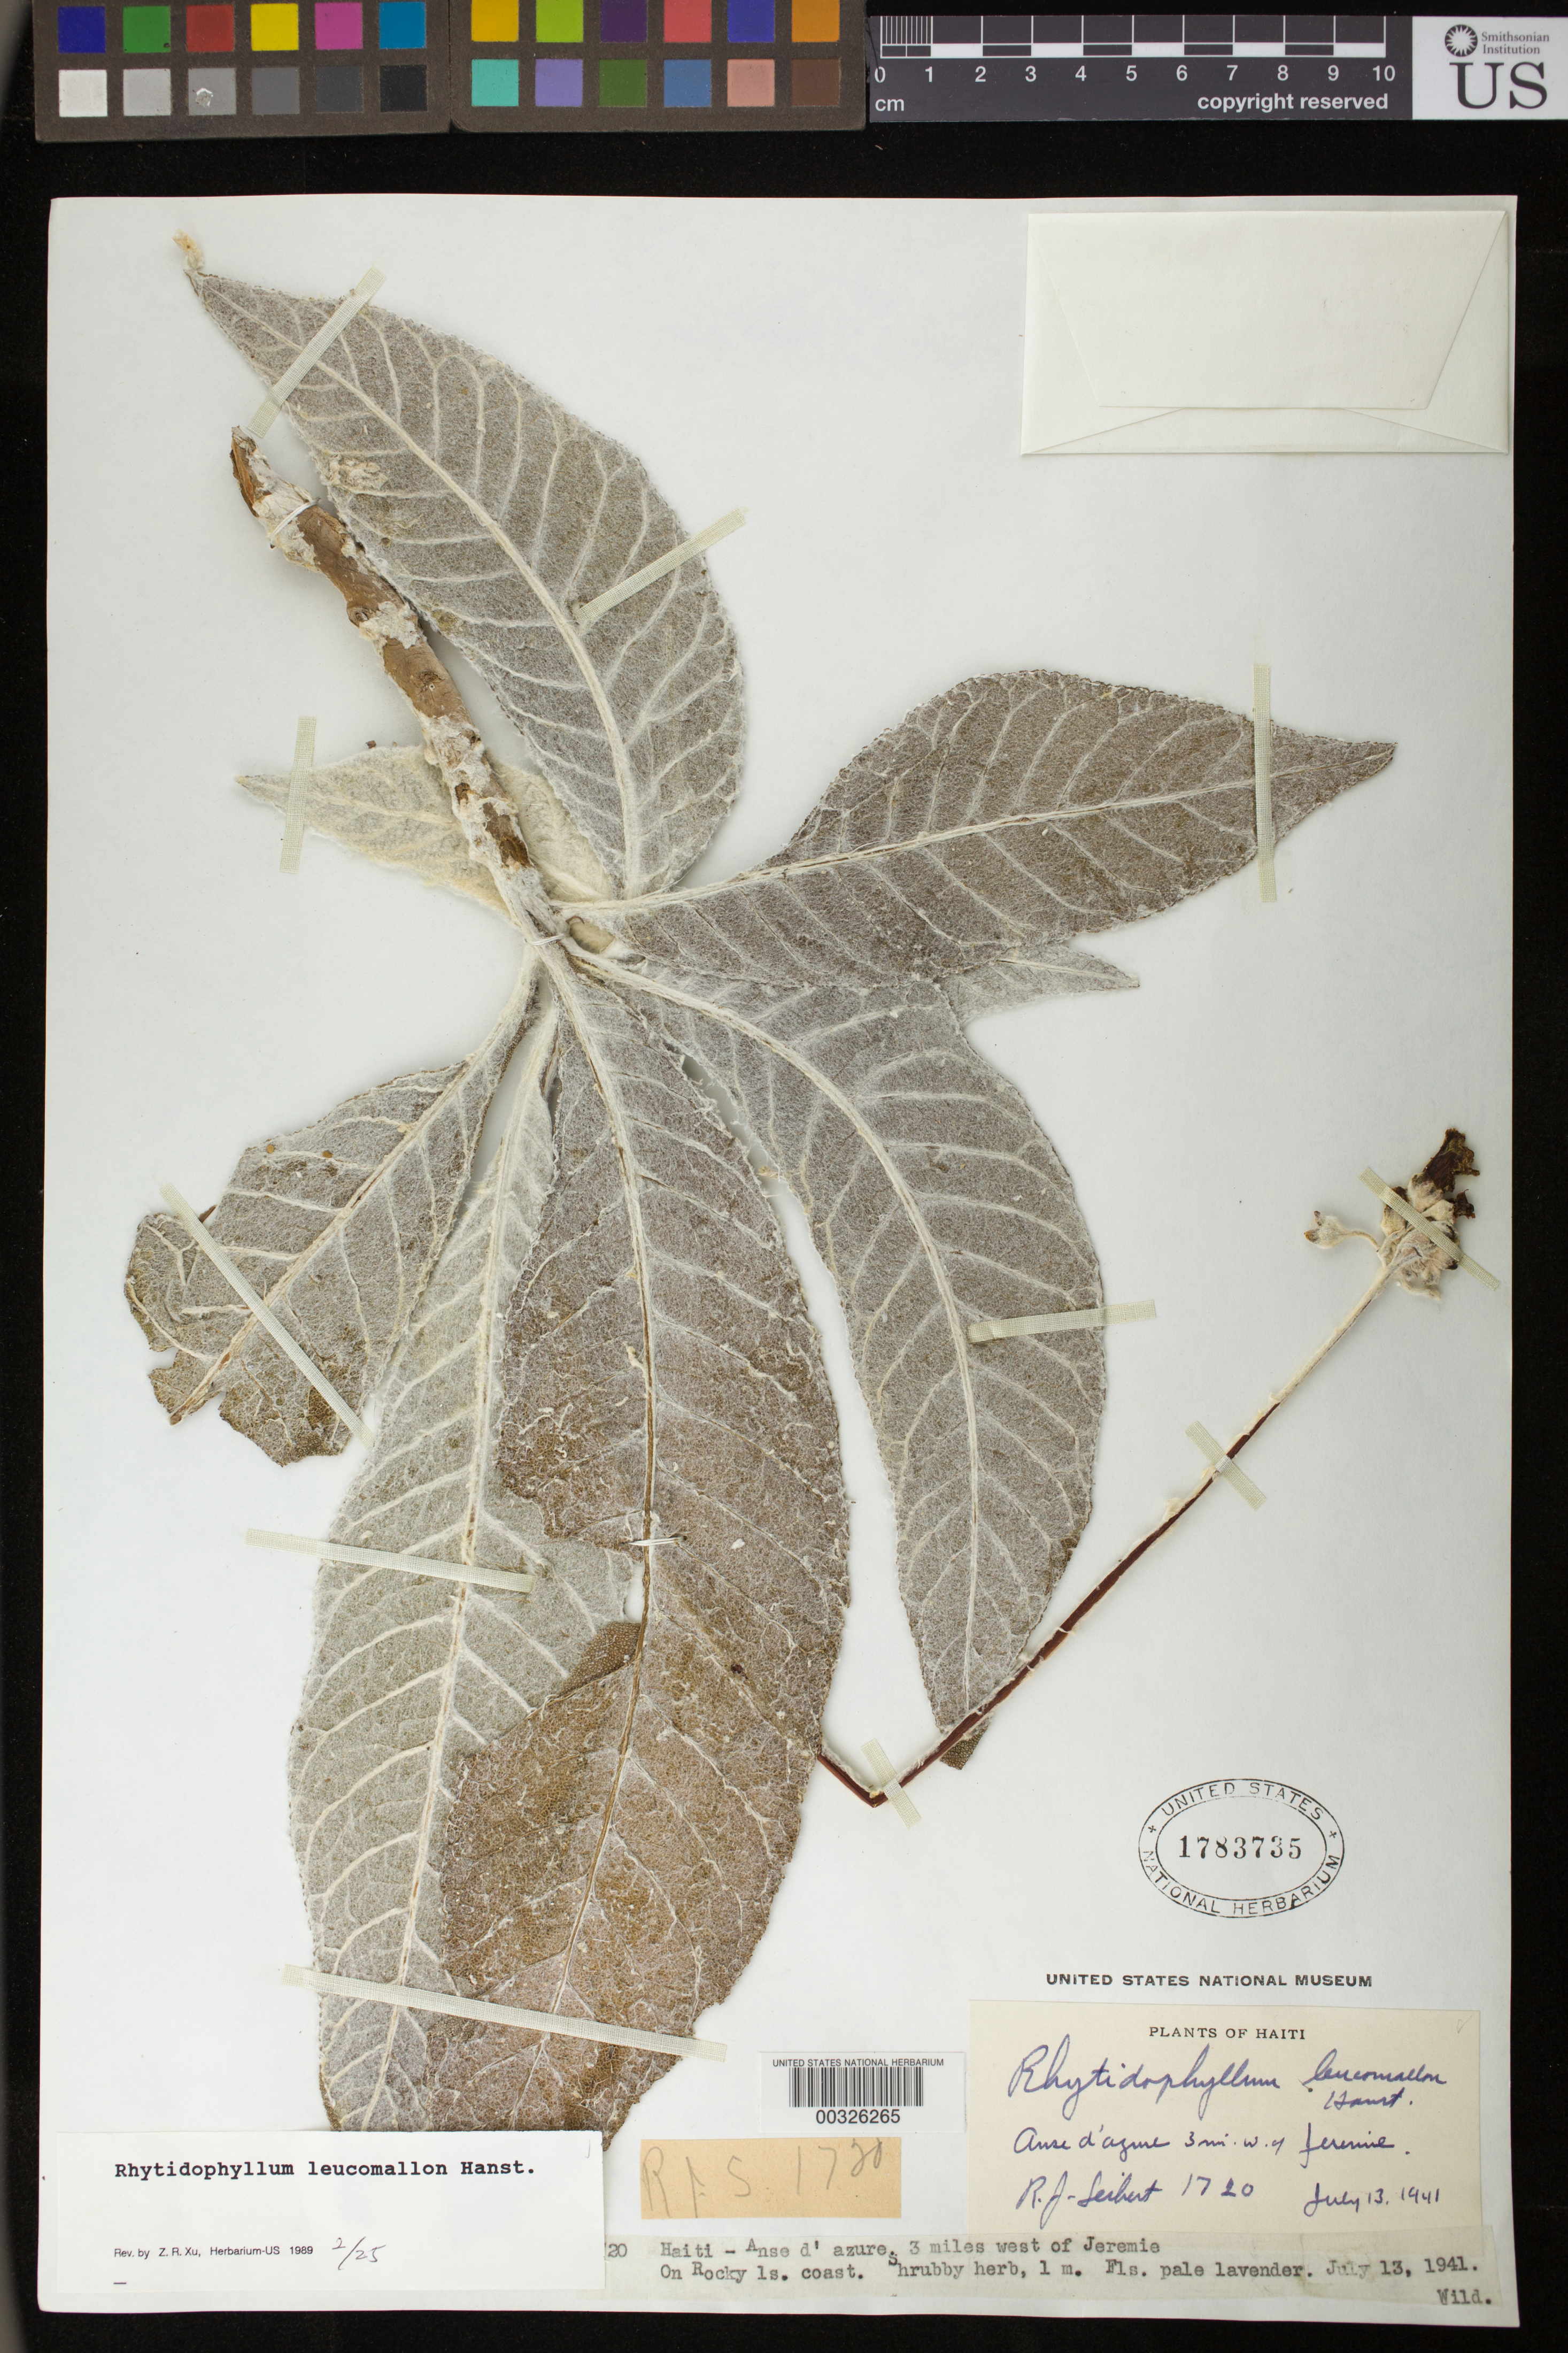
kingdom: Plantae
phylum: Tracheophyta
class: Magnoliopsida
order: Lamiales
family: Gesneriaceae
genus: Rhytidophyllum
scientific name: Rhytidophyllum leucomallon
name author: Hanst.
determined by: Skog, Laurence E.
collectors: R. J. Seibert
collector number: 1720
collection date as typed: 13 Jul 1941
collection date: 1941-07-13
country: Haiti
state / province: Sud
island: Hispaniola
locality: From Anse d'Azure, 3 miles W of Jeremie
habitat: On rocky limestone coast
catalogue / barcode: US 1783735